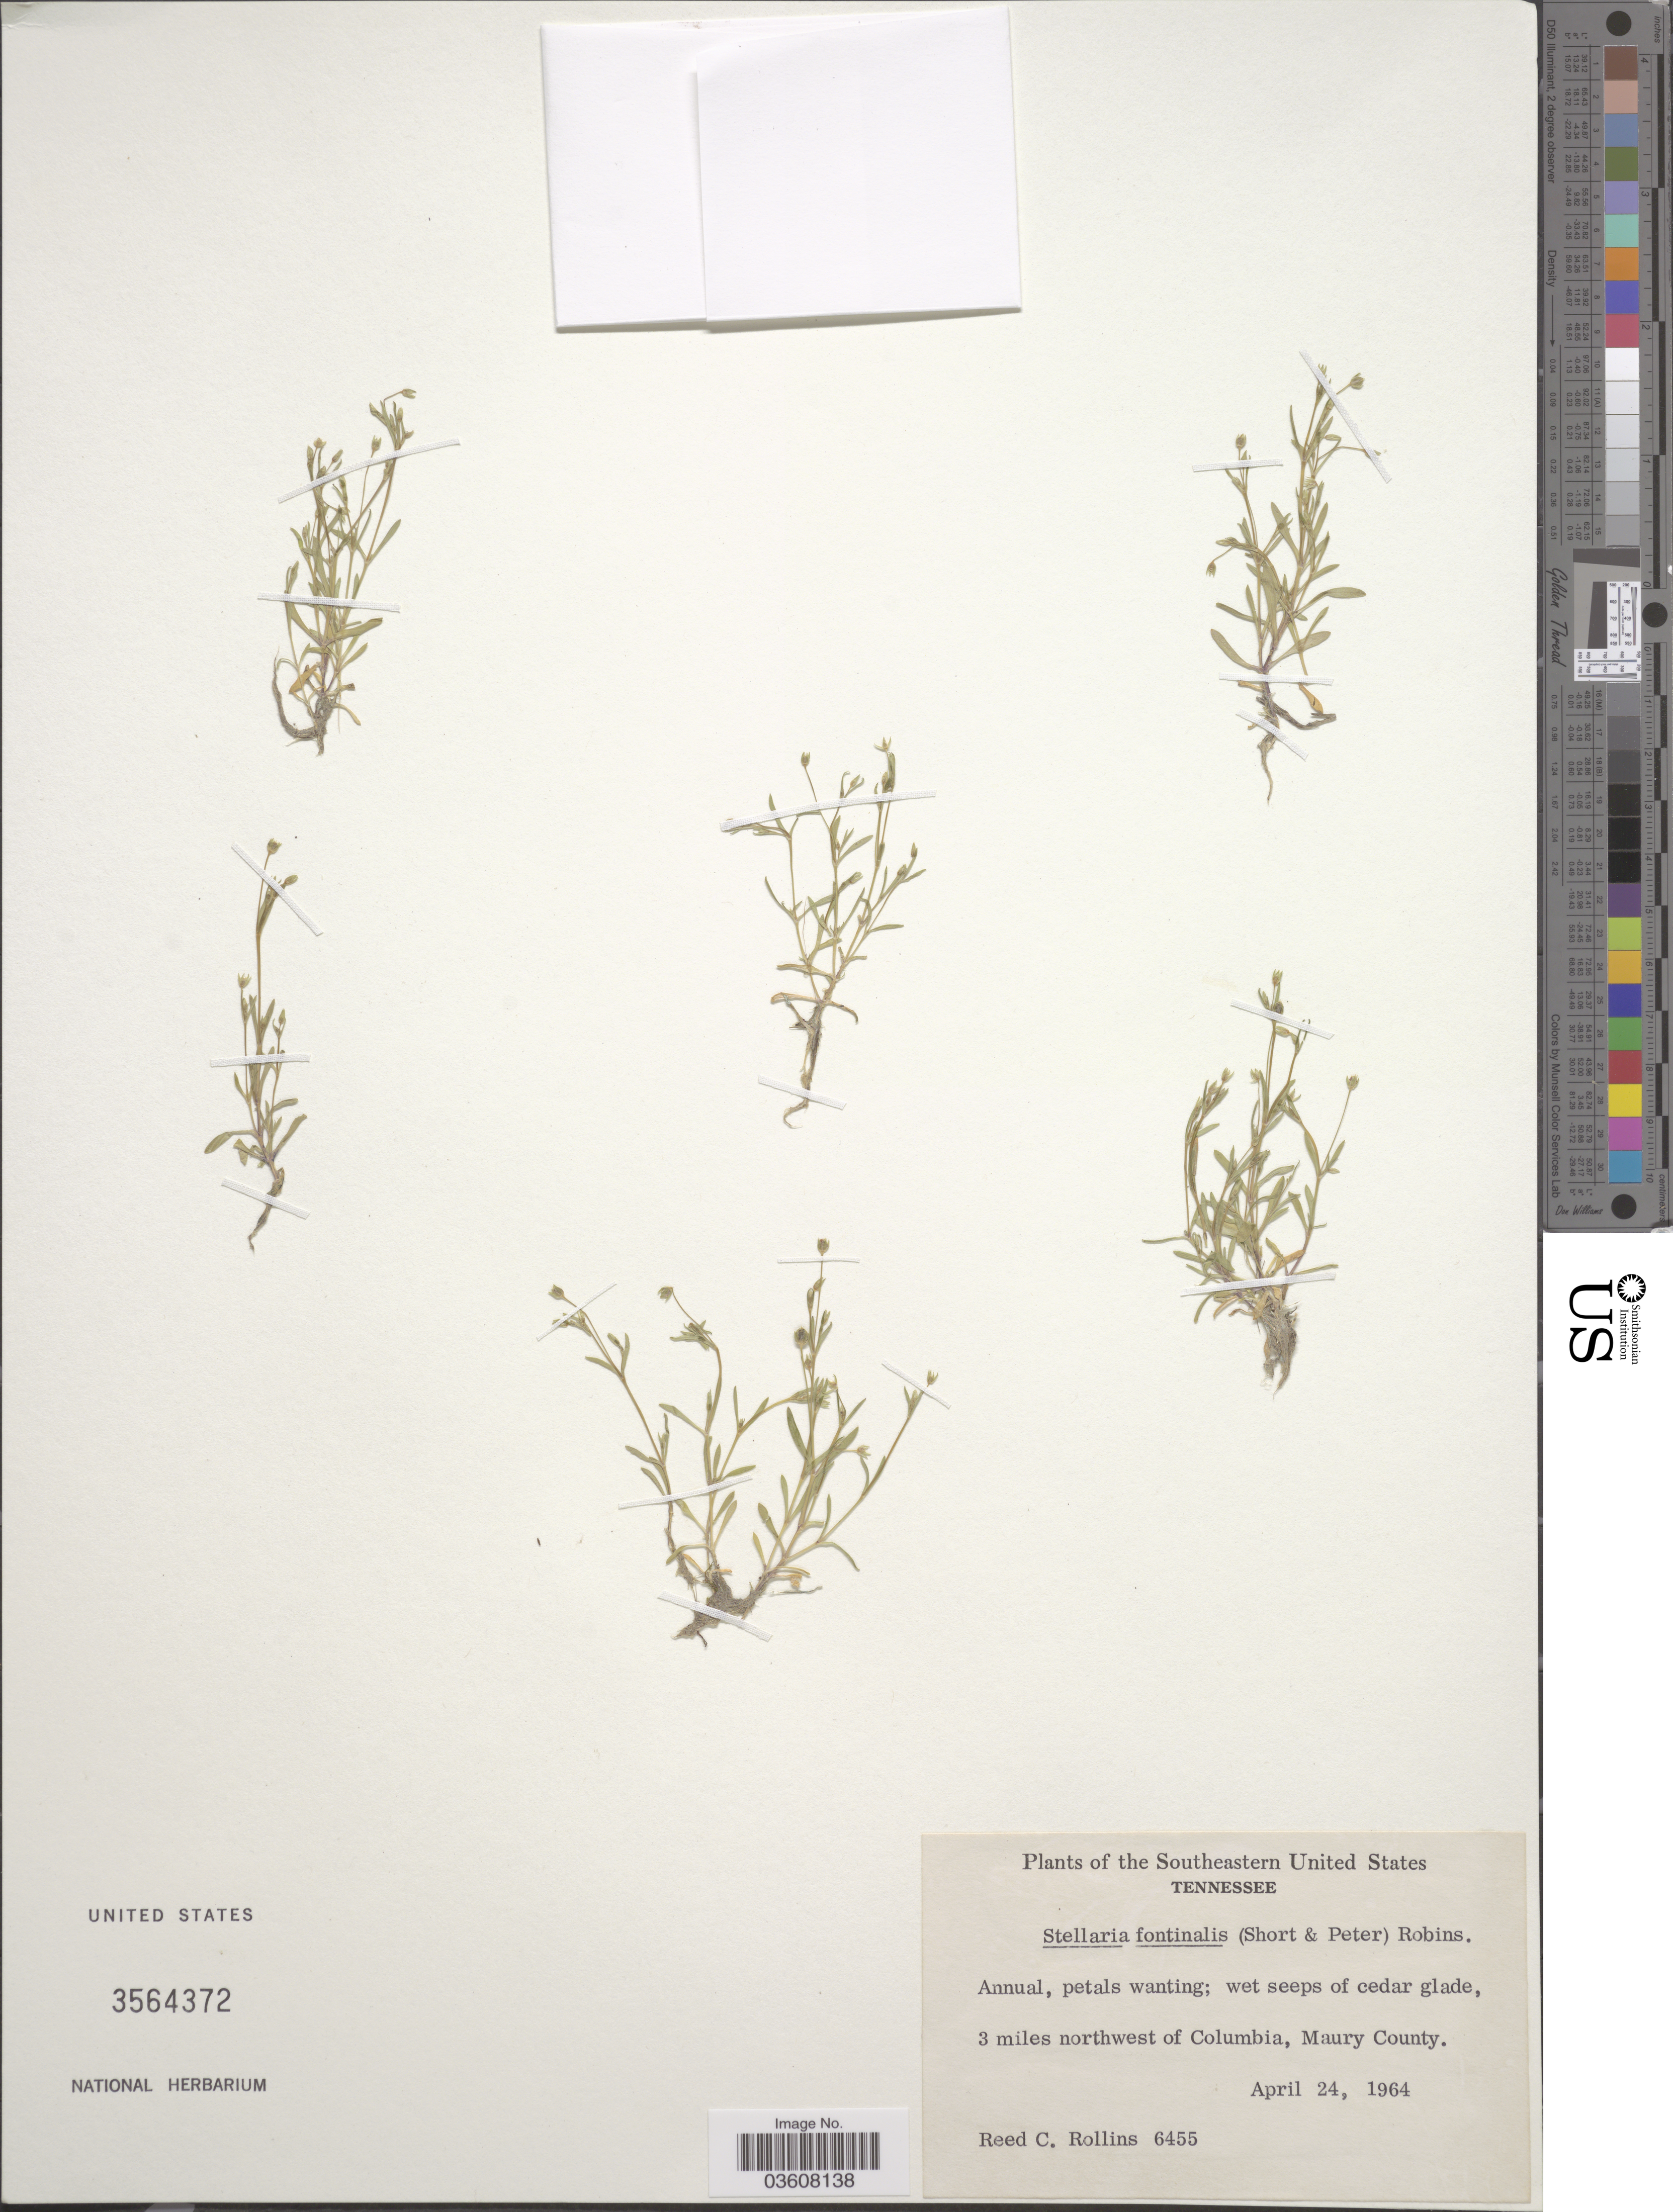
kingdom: Plantae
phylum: Tracheophyta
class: Magnoliopsida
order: Caryophyllales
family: Caryophyllaceae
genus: Stellaria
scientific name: Stellaria fontinalis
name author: (Short & R. Peter) B.L. Rob.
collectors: R. C. Rollins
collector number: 6455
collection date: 1964-04-24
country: United States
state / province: Tennessee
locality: Southeastern United States. 3 miles northwest of Columbia, Maury County.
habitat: wet seeps of cedar glade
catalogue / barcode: US 3564372